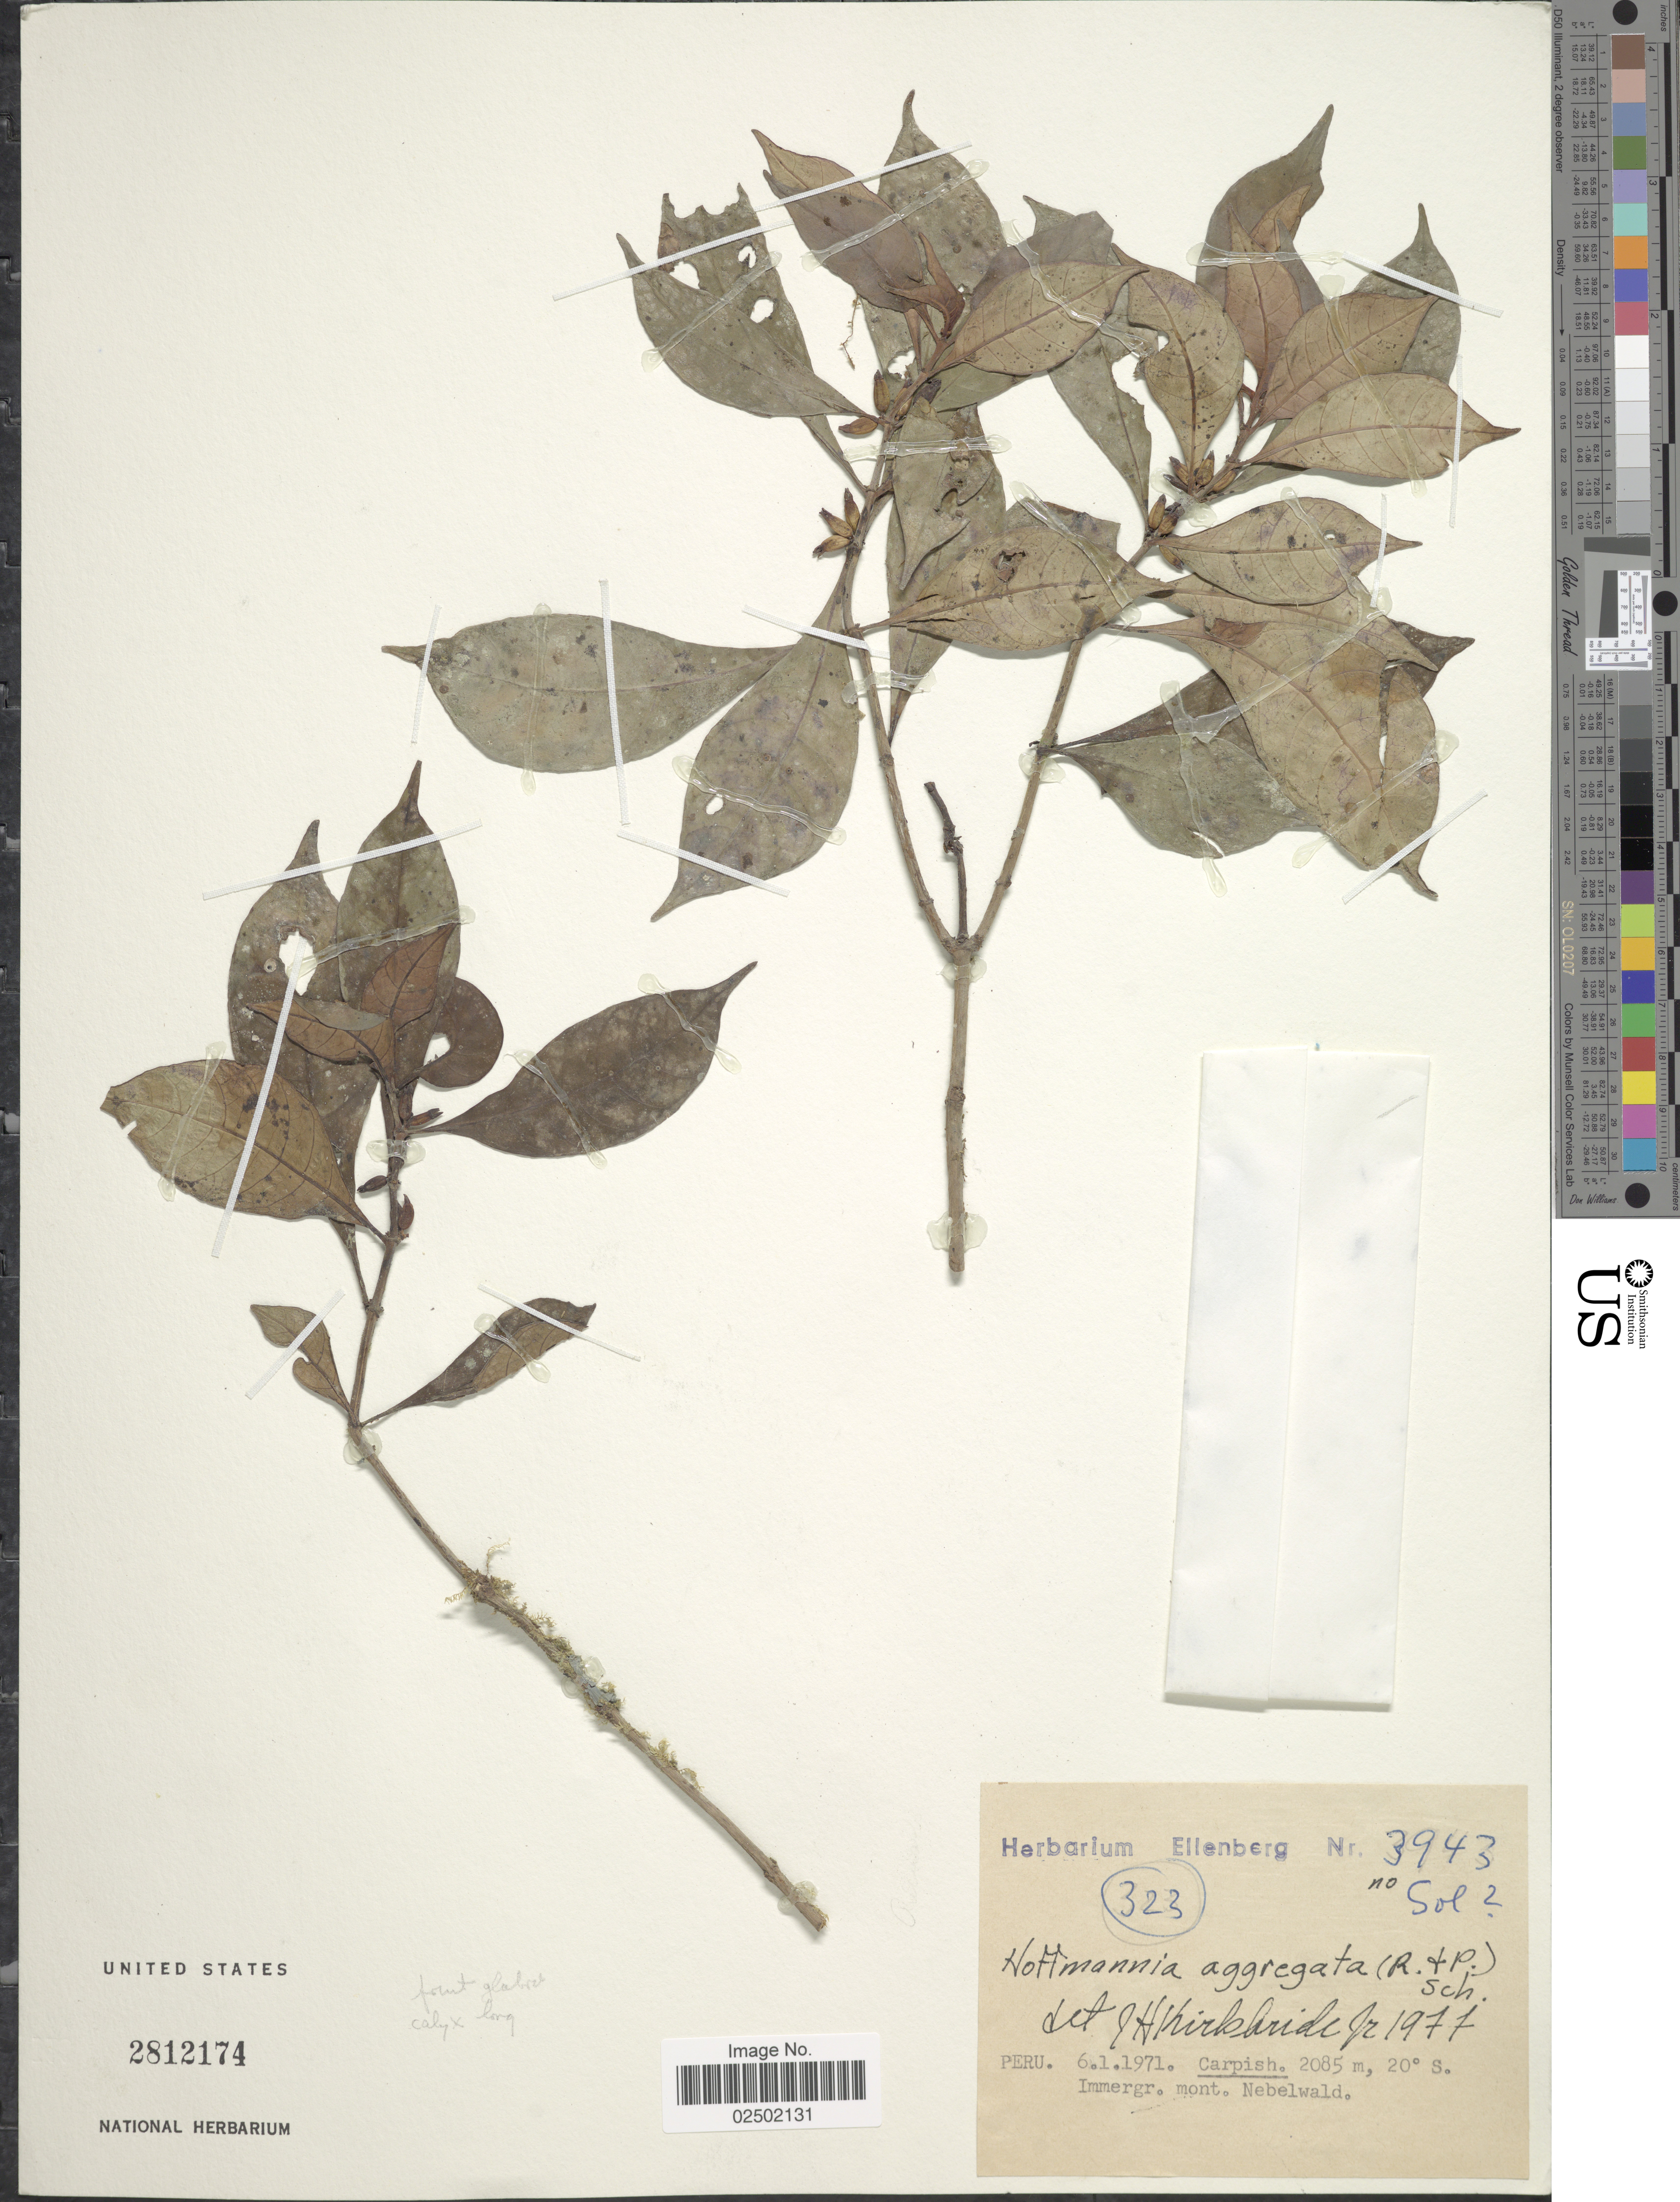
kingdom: Plantae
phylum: Tracheophyta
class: Magnoliopsida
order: Gentianales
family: Rubiaceae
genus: Hoffmannia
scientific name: Hoffmannia aggregata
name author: (Ruiz & Pav.) K. Schum.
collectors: Ex herb. Ellenberg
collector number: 3943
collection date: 1971-01-06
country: Peru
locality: Carpish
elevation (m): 2085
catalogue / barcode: US 2812174